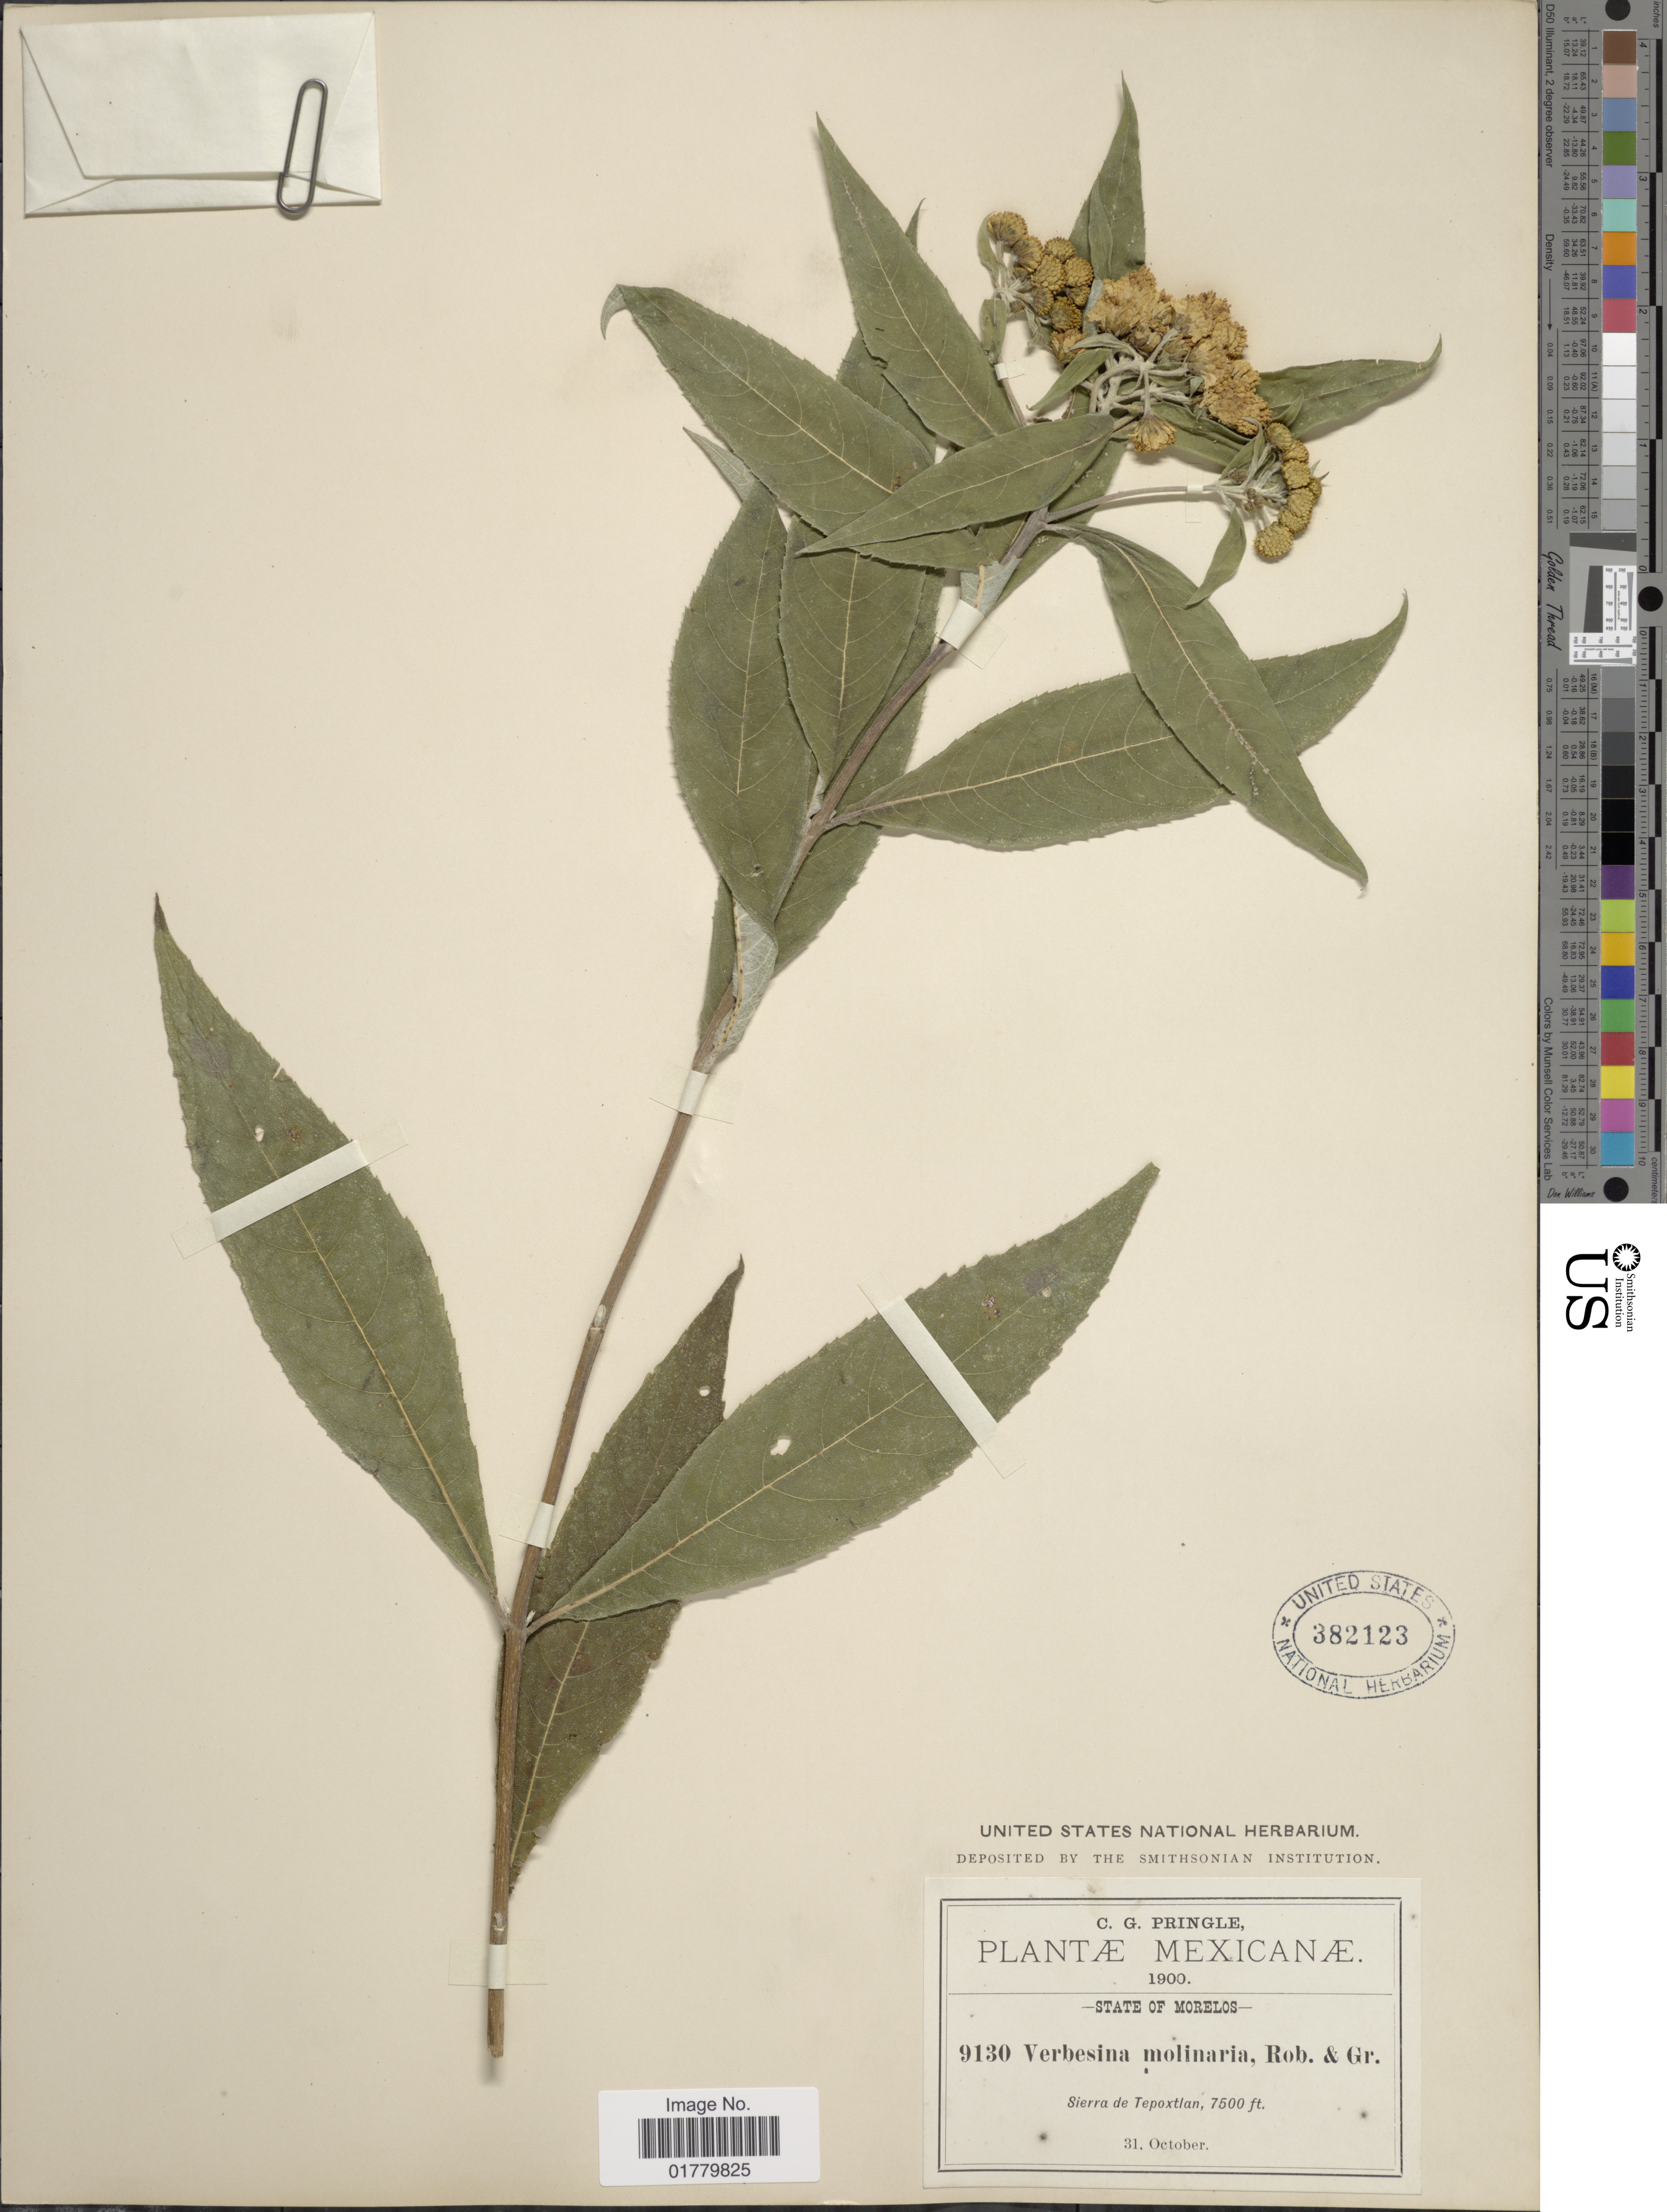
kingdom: Plantae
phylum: Tracheophyta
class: Magnoliopsida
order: Asterales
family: Asteraceae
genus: Verbesina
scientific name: Verbesina molinaria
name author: B.L. Rob. & Greenm.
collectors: C. G. Pringle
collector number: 9130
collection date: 1900-10-31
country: Mexico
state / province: Morelos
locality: State of Morelos. Sierra de Tepoxtlan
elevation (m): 2286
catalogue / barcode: US 382123